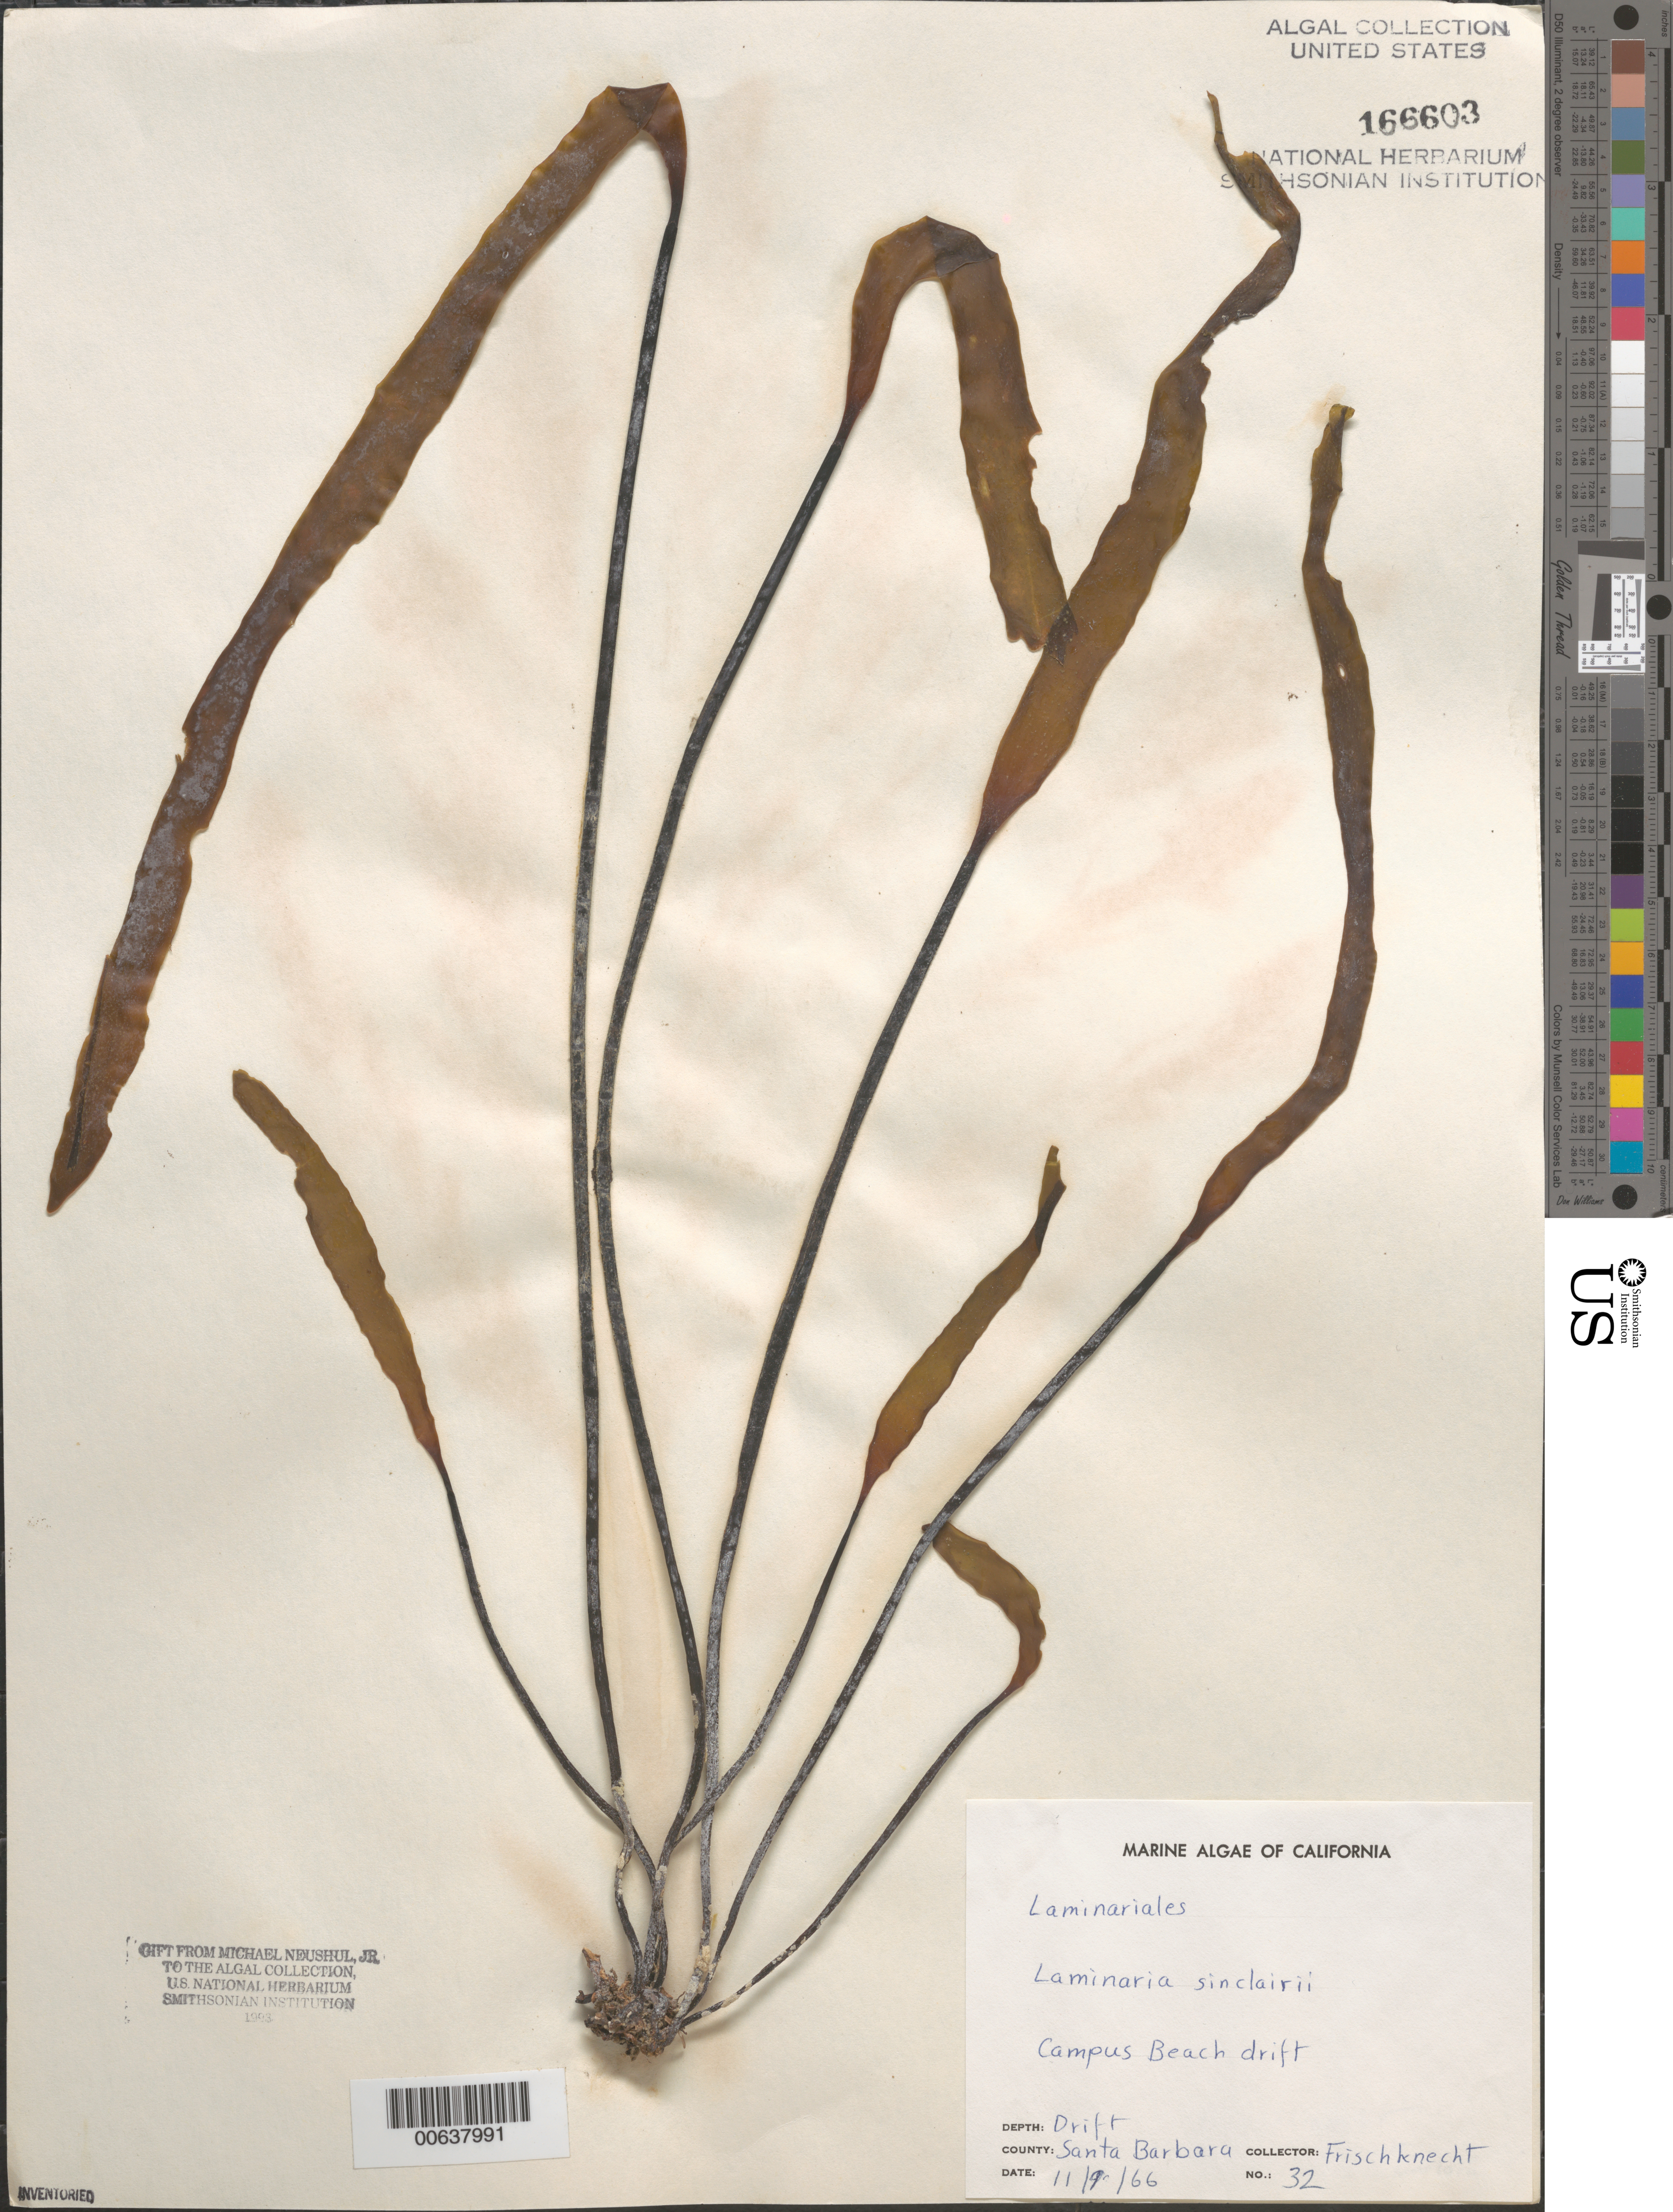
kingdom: Chromista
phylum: Ochrophyta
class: Phaeophyceae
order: Laminariales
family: Laminariaceae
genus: Laminaria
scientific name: Laminaria sinclairii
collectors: -. Frischknecht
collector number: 32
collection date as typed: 09 Nov 1966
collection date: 1966-11-09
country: United States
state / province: California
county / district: Santa Barbara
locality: Campus Beach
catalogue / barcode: US 166603